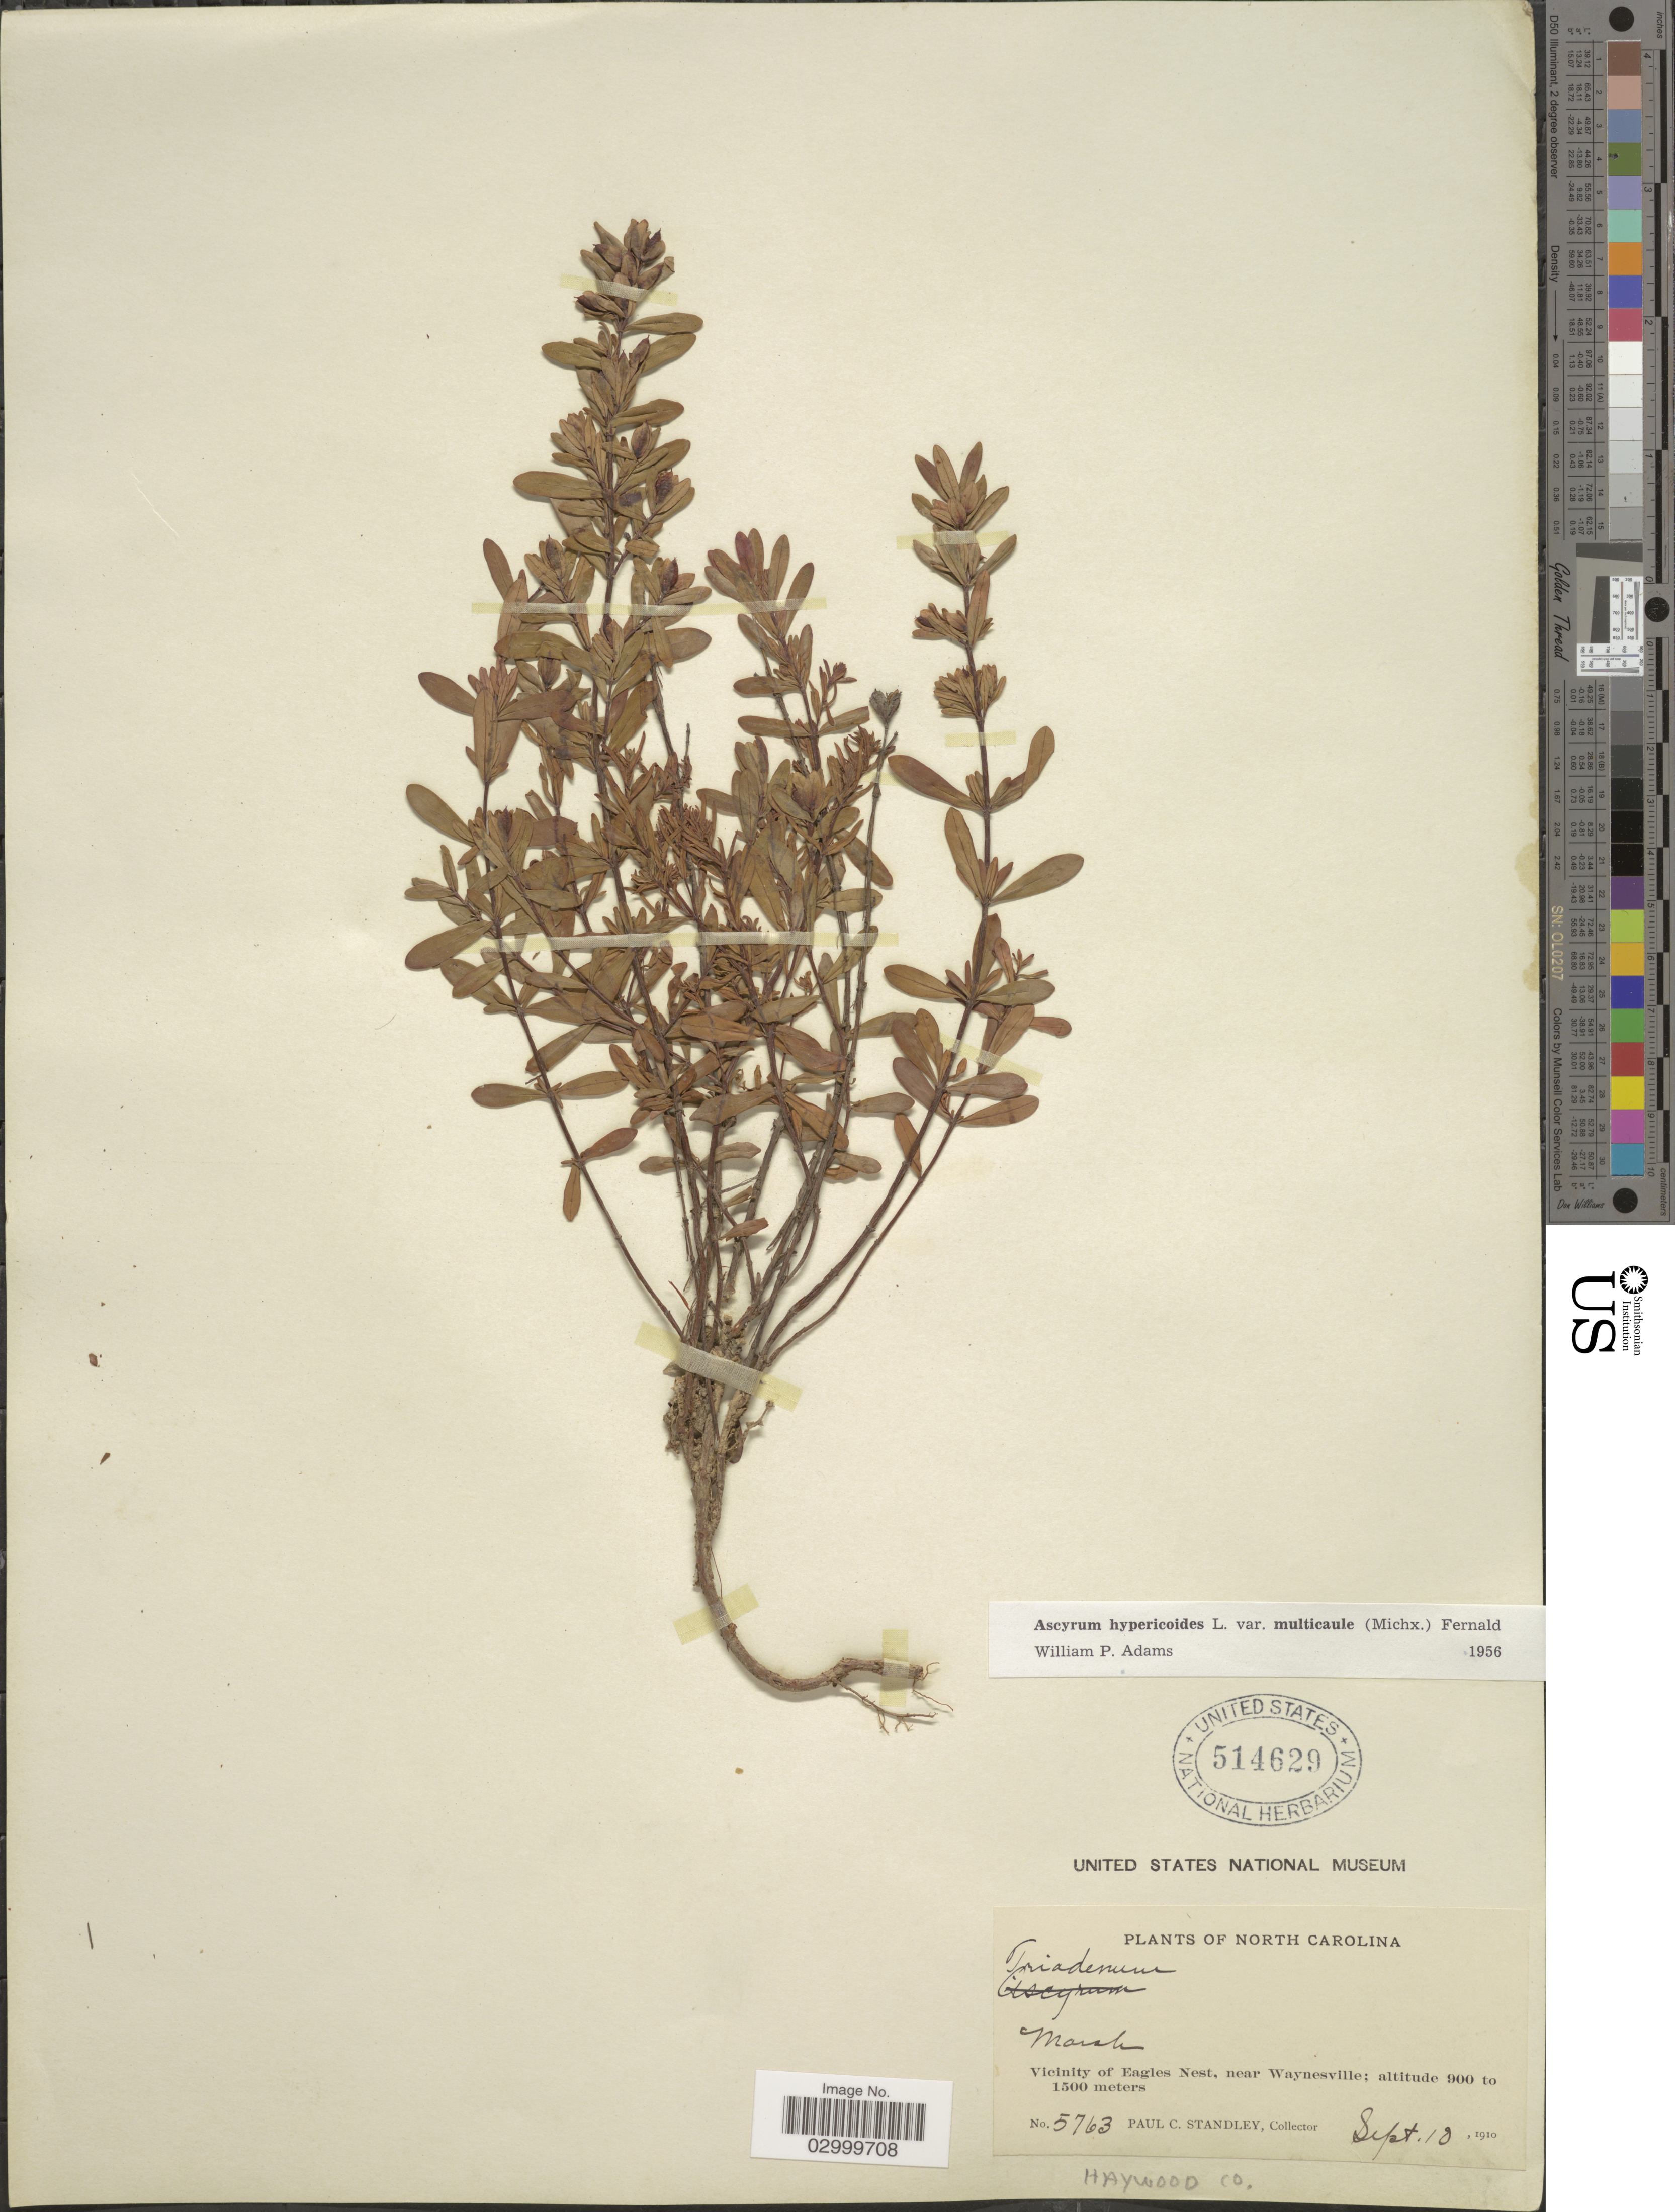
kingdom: Plantae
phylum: Tracheophyta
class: Magnoliopsida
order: Malpighiales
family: Hypericaceae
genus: Hypericum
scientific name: Hypericum stragulum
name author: W.P. Adams & N. Robson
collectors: P. C. Standley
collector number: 5763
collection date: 1910-09-10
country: United States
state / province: North Carolina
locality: Vicinity of Eagles Nest, near Waynesville, Haywood Co.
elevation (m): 900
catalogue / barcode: US 514629